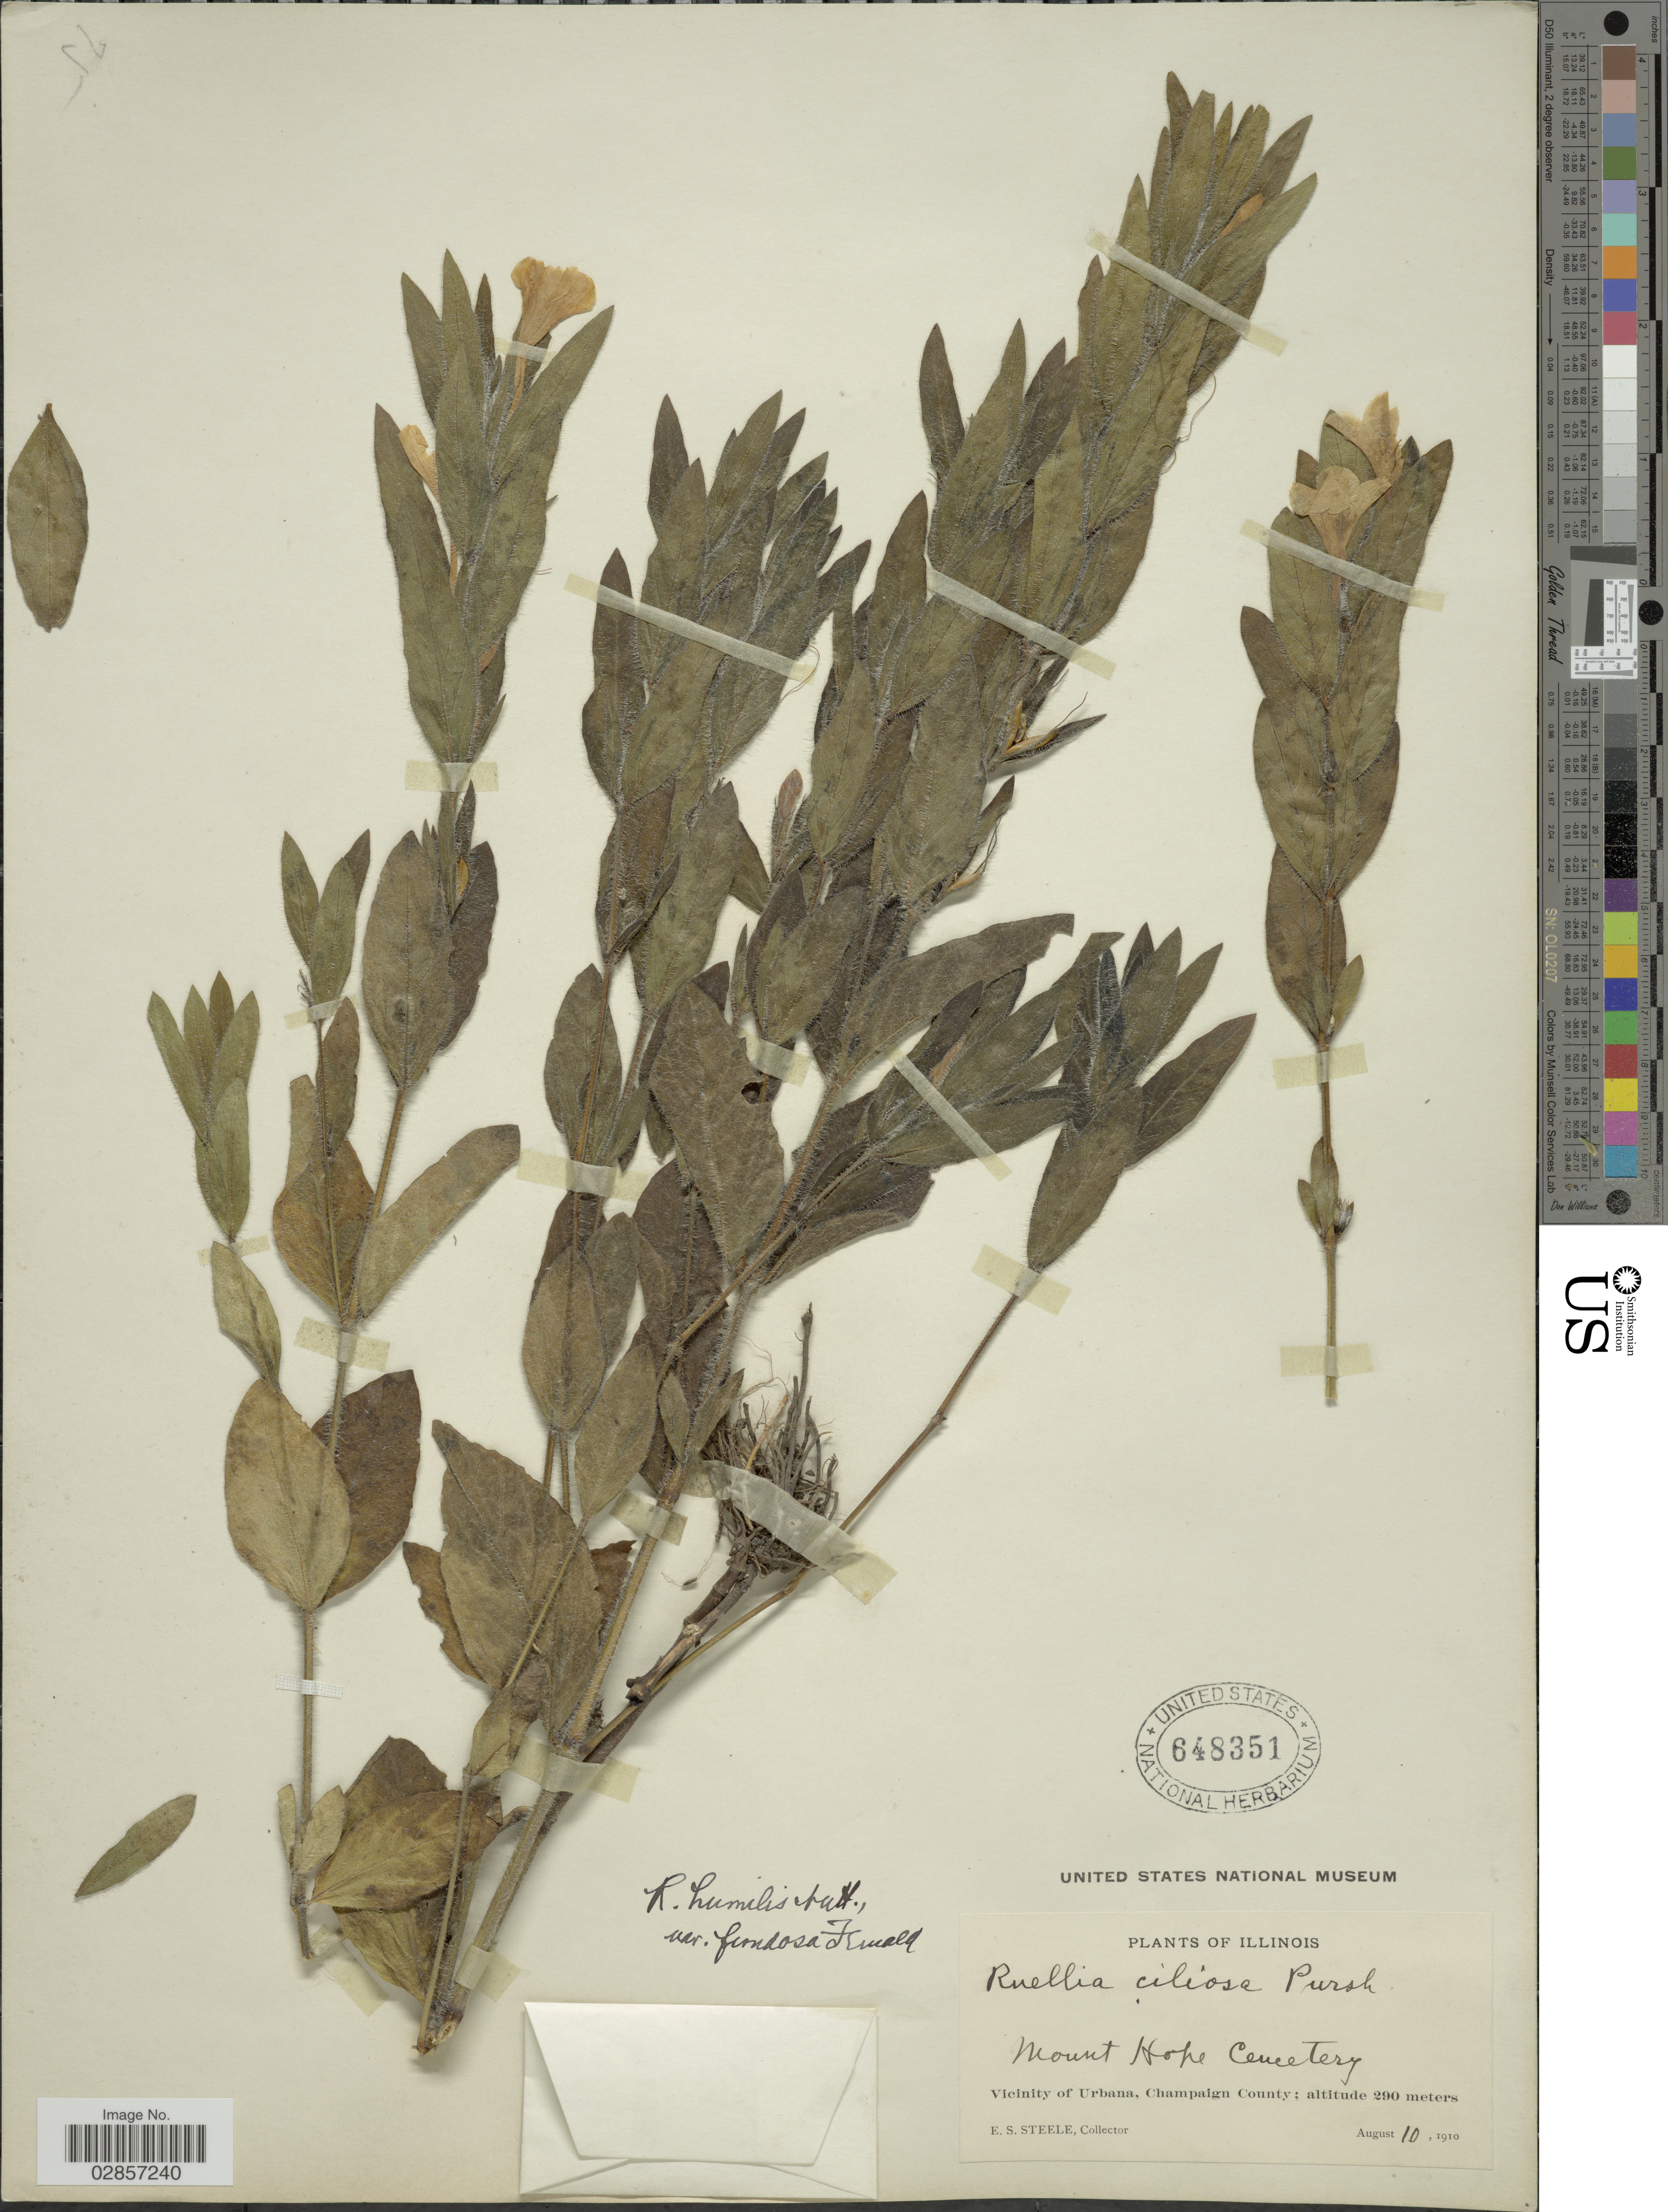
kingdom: Plantae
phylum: Tracheophyta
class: Magnoliopsida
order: Lamiales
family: Acanthaceae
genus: Ruellia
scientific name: Ruellia humilis var. frondosa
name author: Fernald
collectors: E. Steele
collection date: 1910-08-10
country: United States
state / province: Illinois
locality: Vicinity of Urbana, Champaign County. Mount Hope Cemetery gemist.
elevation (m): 290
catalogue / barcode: US 648351